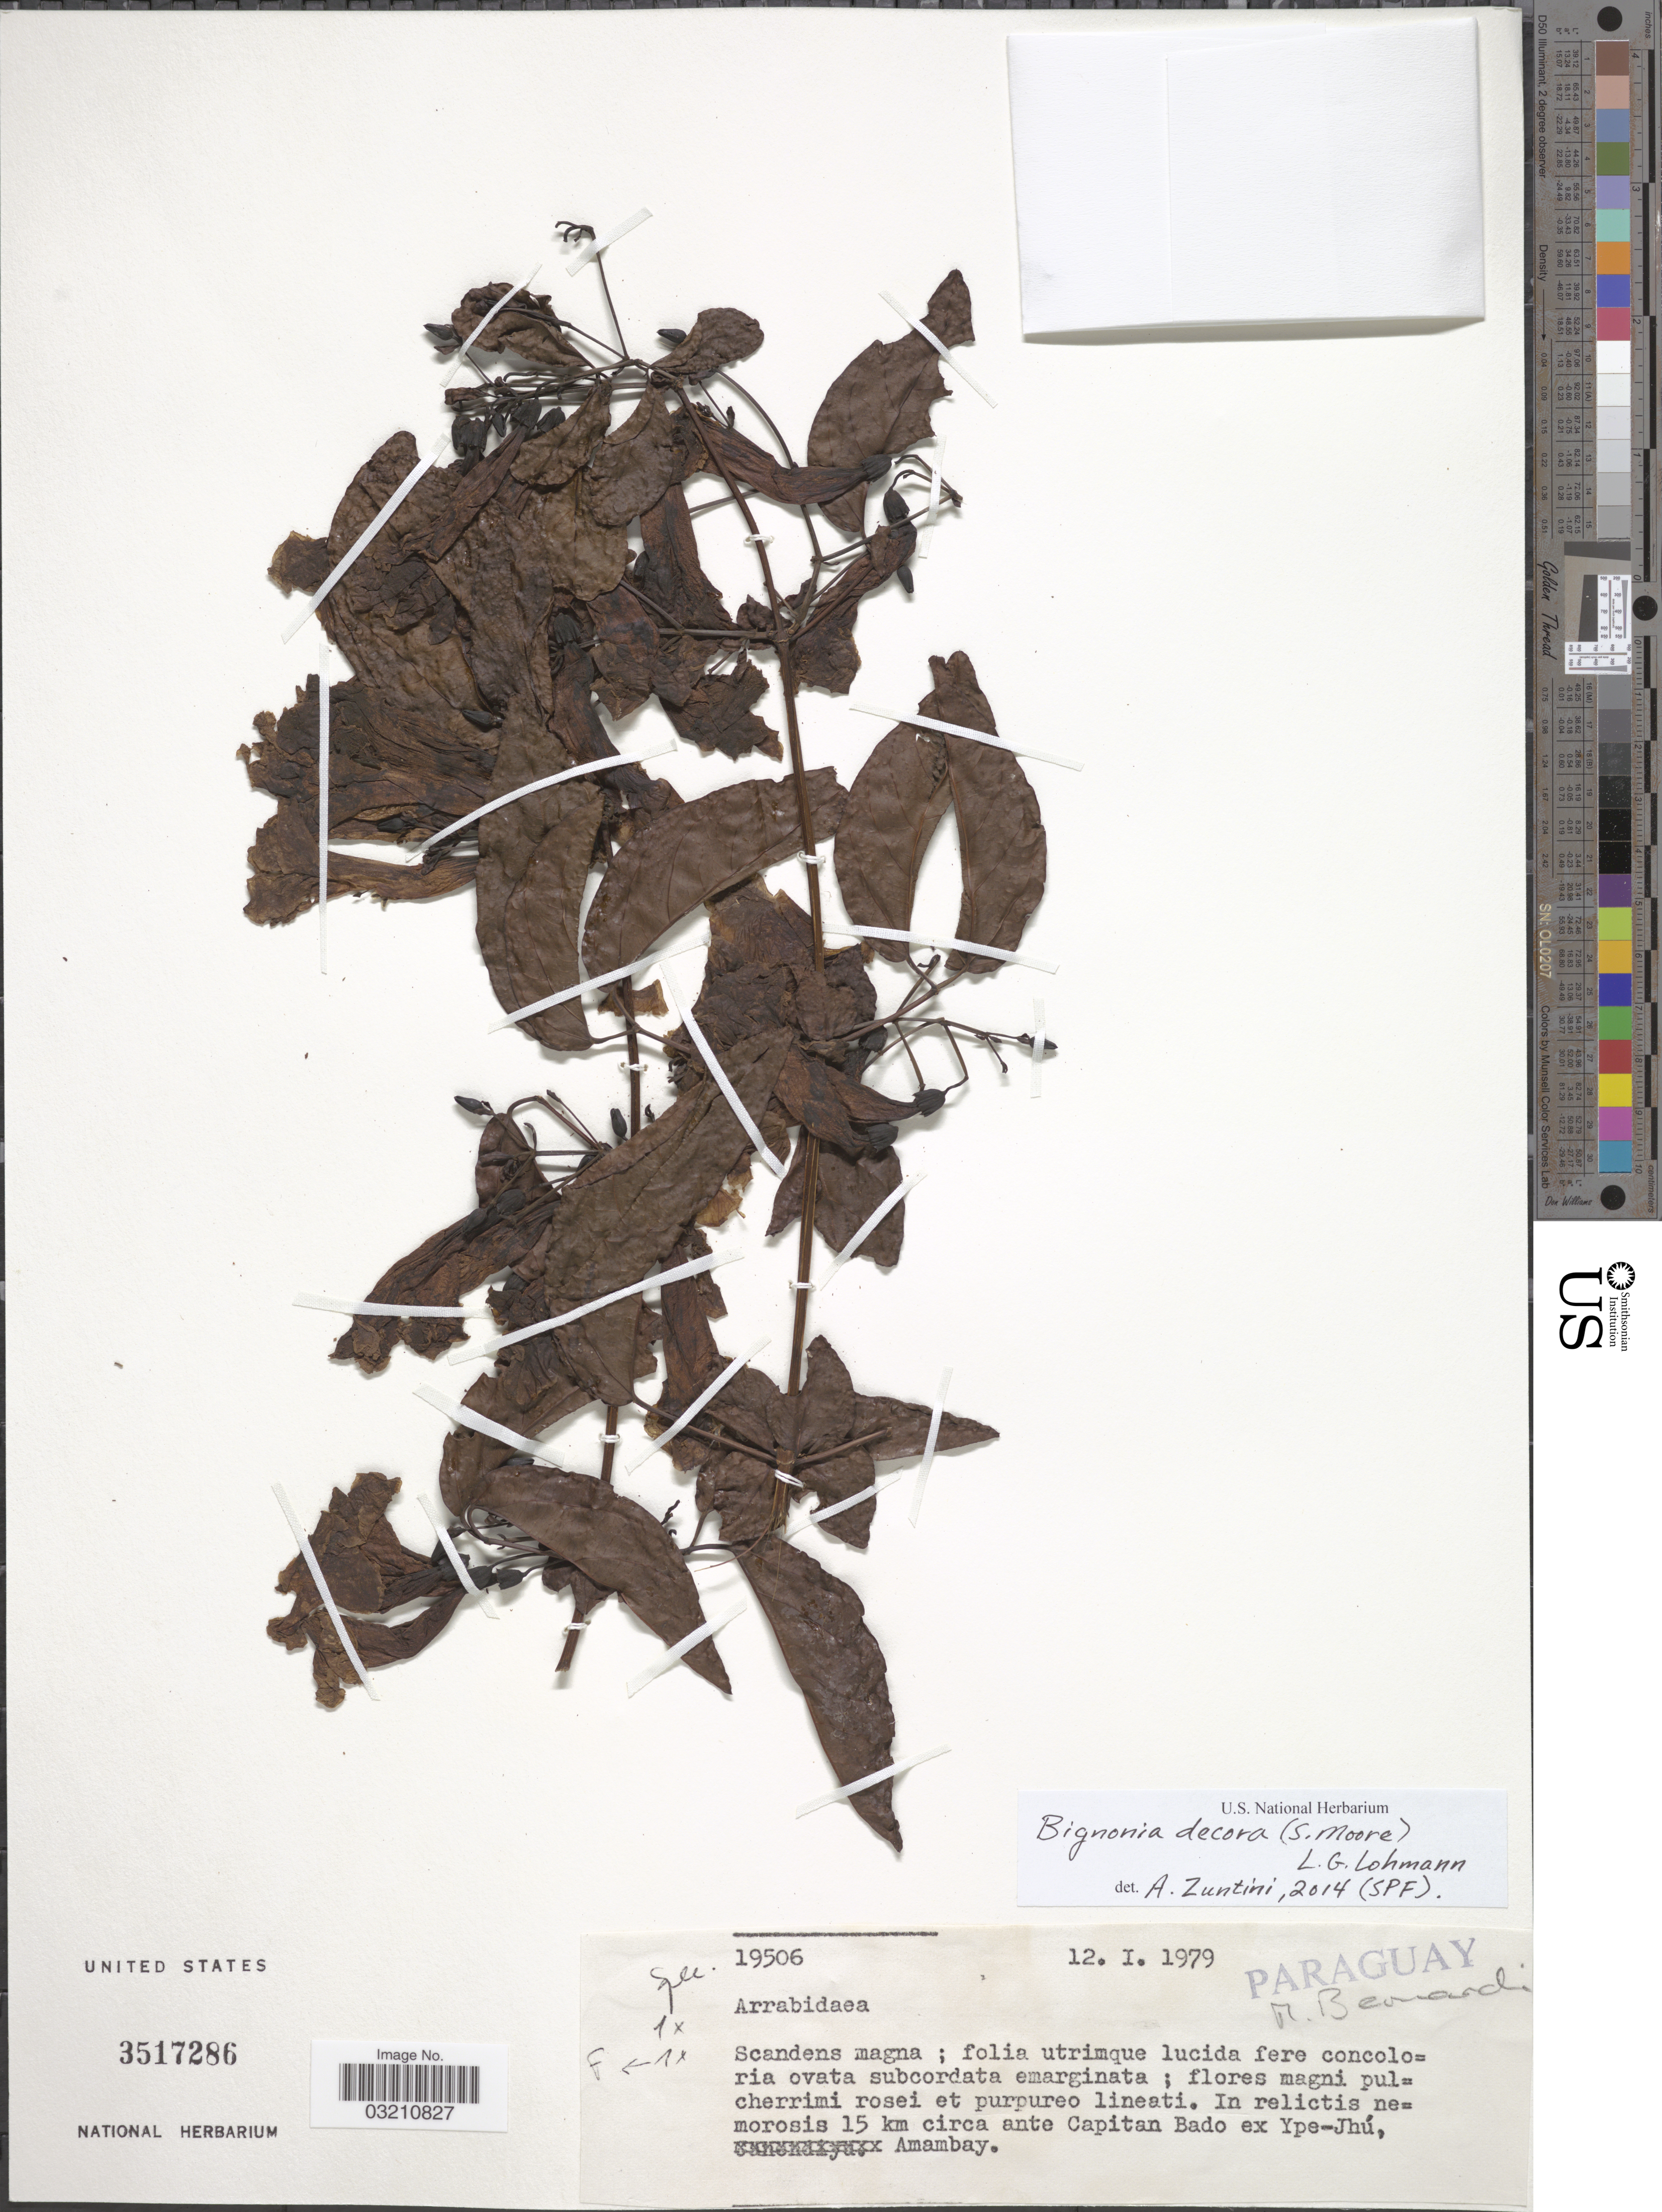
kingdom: Plantae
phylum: Tracheophyta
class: Magnoliopsida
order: Lamiales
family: Bignoniaceae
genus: Bignonia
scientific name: Bignonia decora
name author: (S. Moore) L.G. Lohmann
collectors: M. Bernardi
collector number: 19506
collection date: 1979-01-12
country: Paraguay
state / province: Amambay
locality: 15 km circa ante Capitan Bado ex Ype-Jhú.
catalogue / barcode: US 3517286